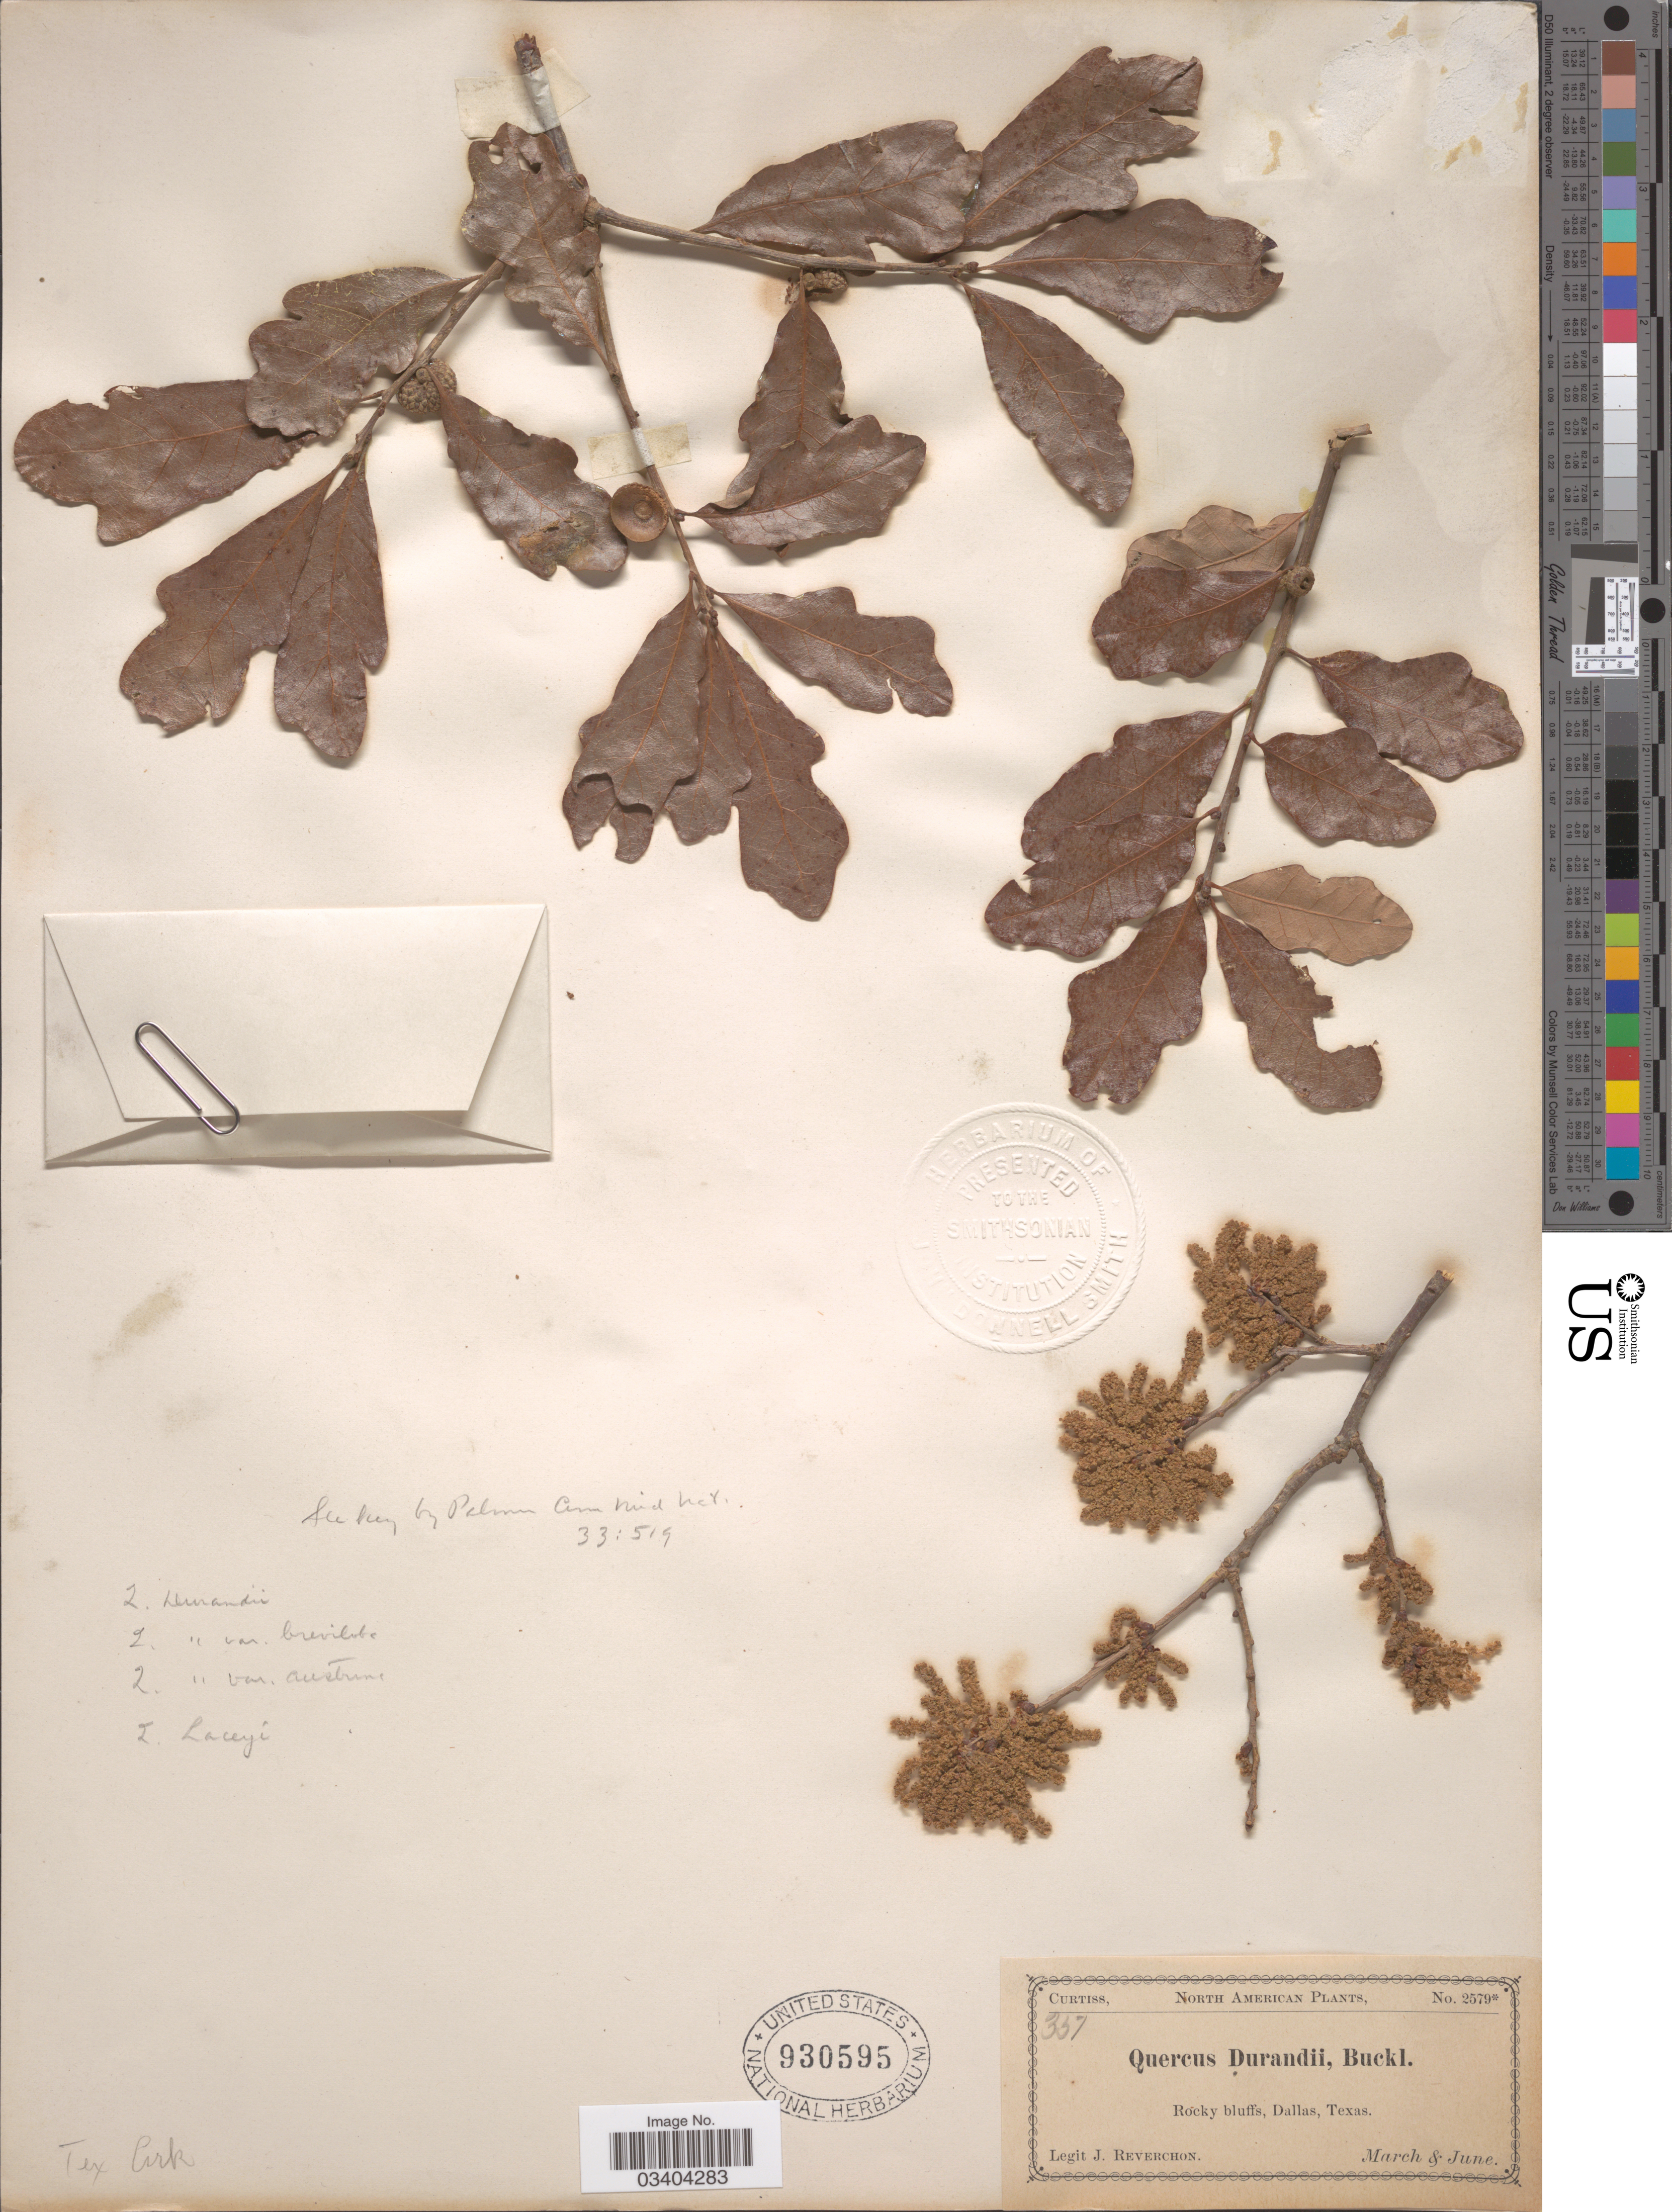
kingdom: Plantae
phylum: Tracheophyta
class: Magnoliopsida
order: Fagales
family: Fagaceae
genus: Quercus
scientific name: Quercus durandii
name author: Buckley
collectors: J. Reverchon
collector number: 2579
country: United States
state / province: Texas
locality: Rocky bluffs, Dallas.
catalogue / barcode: US 930595